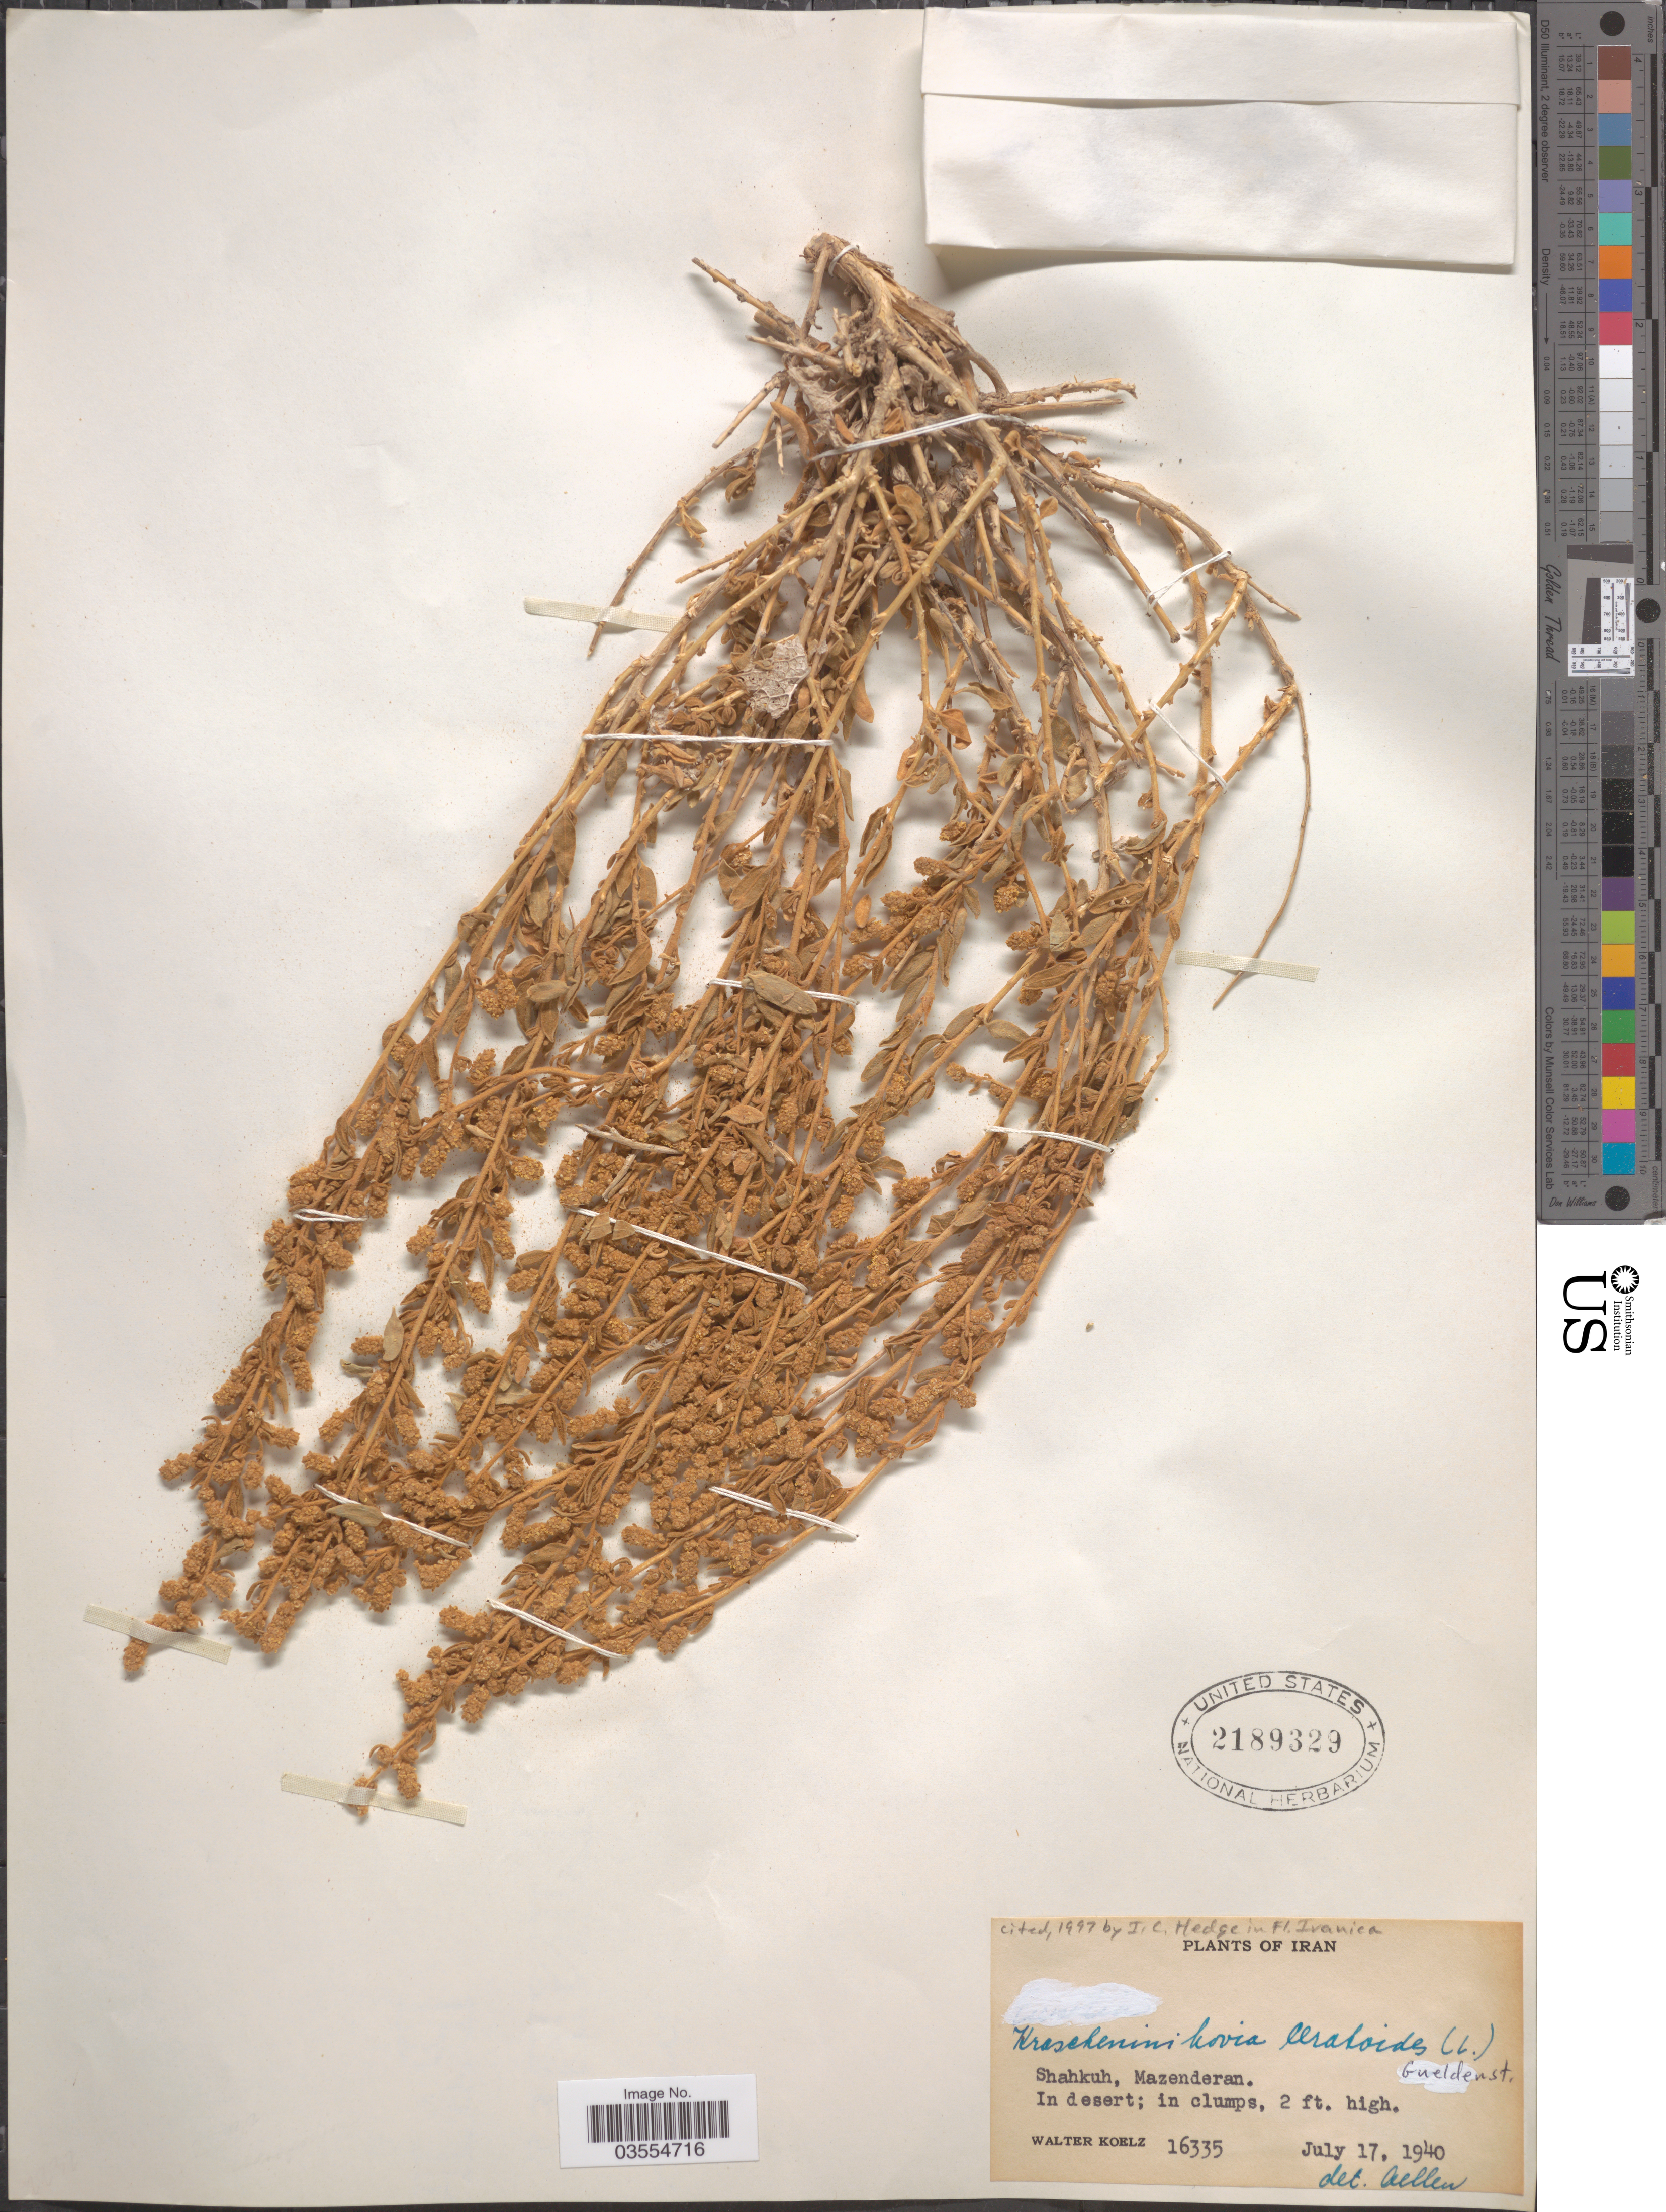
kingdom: Plantae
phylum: Tracheophyta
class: Magnoliopsida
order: Caryophyllales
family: Amaranthaceae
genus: Krascheninnikovia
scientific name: Krascheninnikovia ceratoides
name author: (L.) Gueldenst.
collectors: W. N. Koelz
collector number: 16335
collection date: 1940-07-17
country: Iran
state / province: Mazandaran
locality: Shahkuh, Mazenderan.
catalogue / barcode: US 2189329